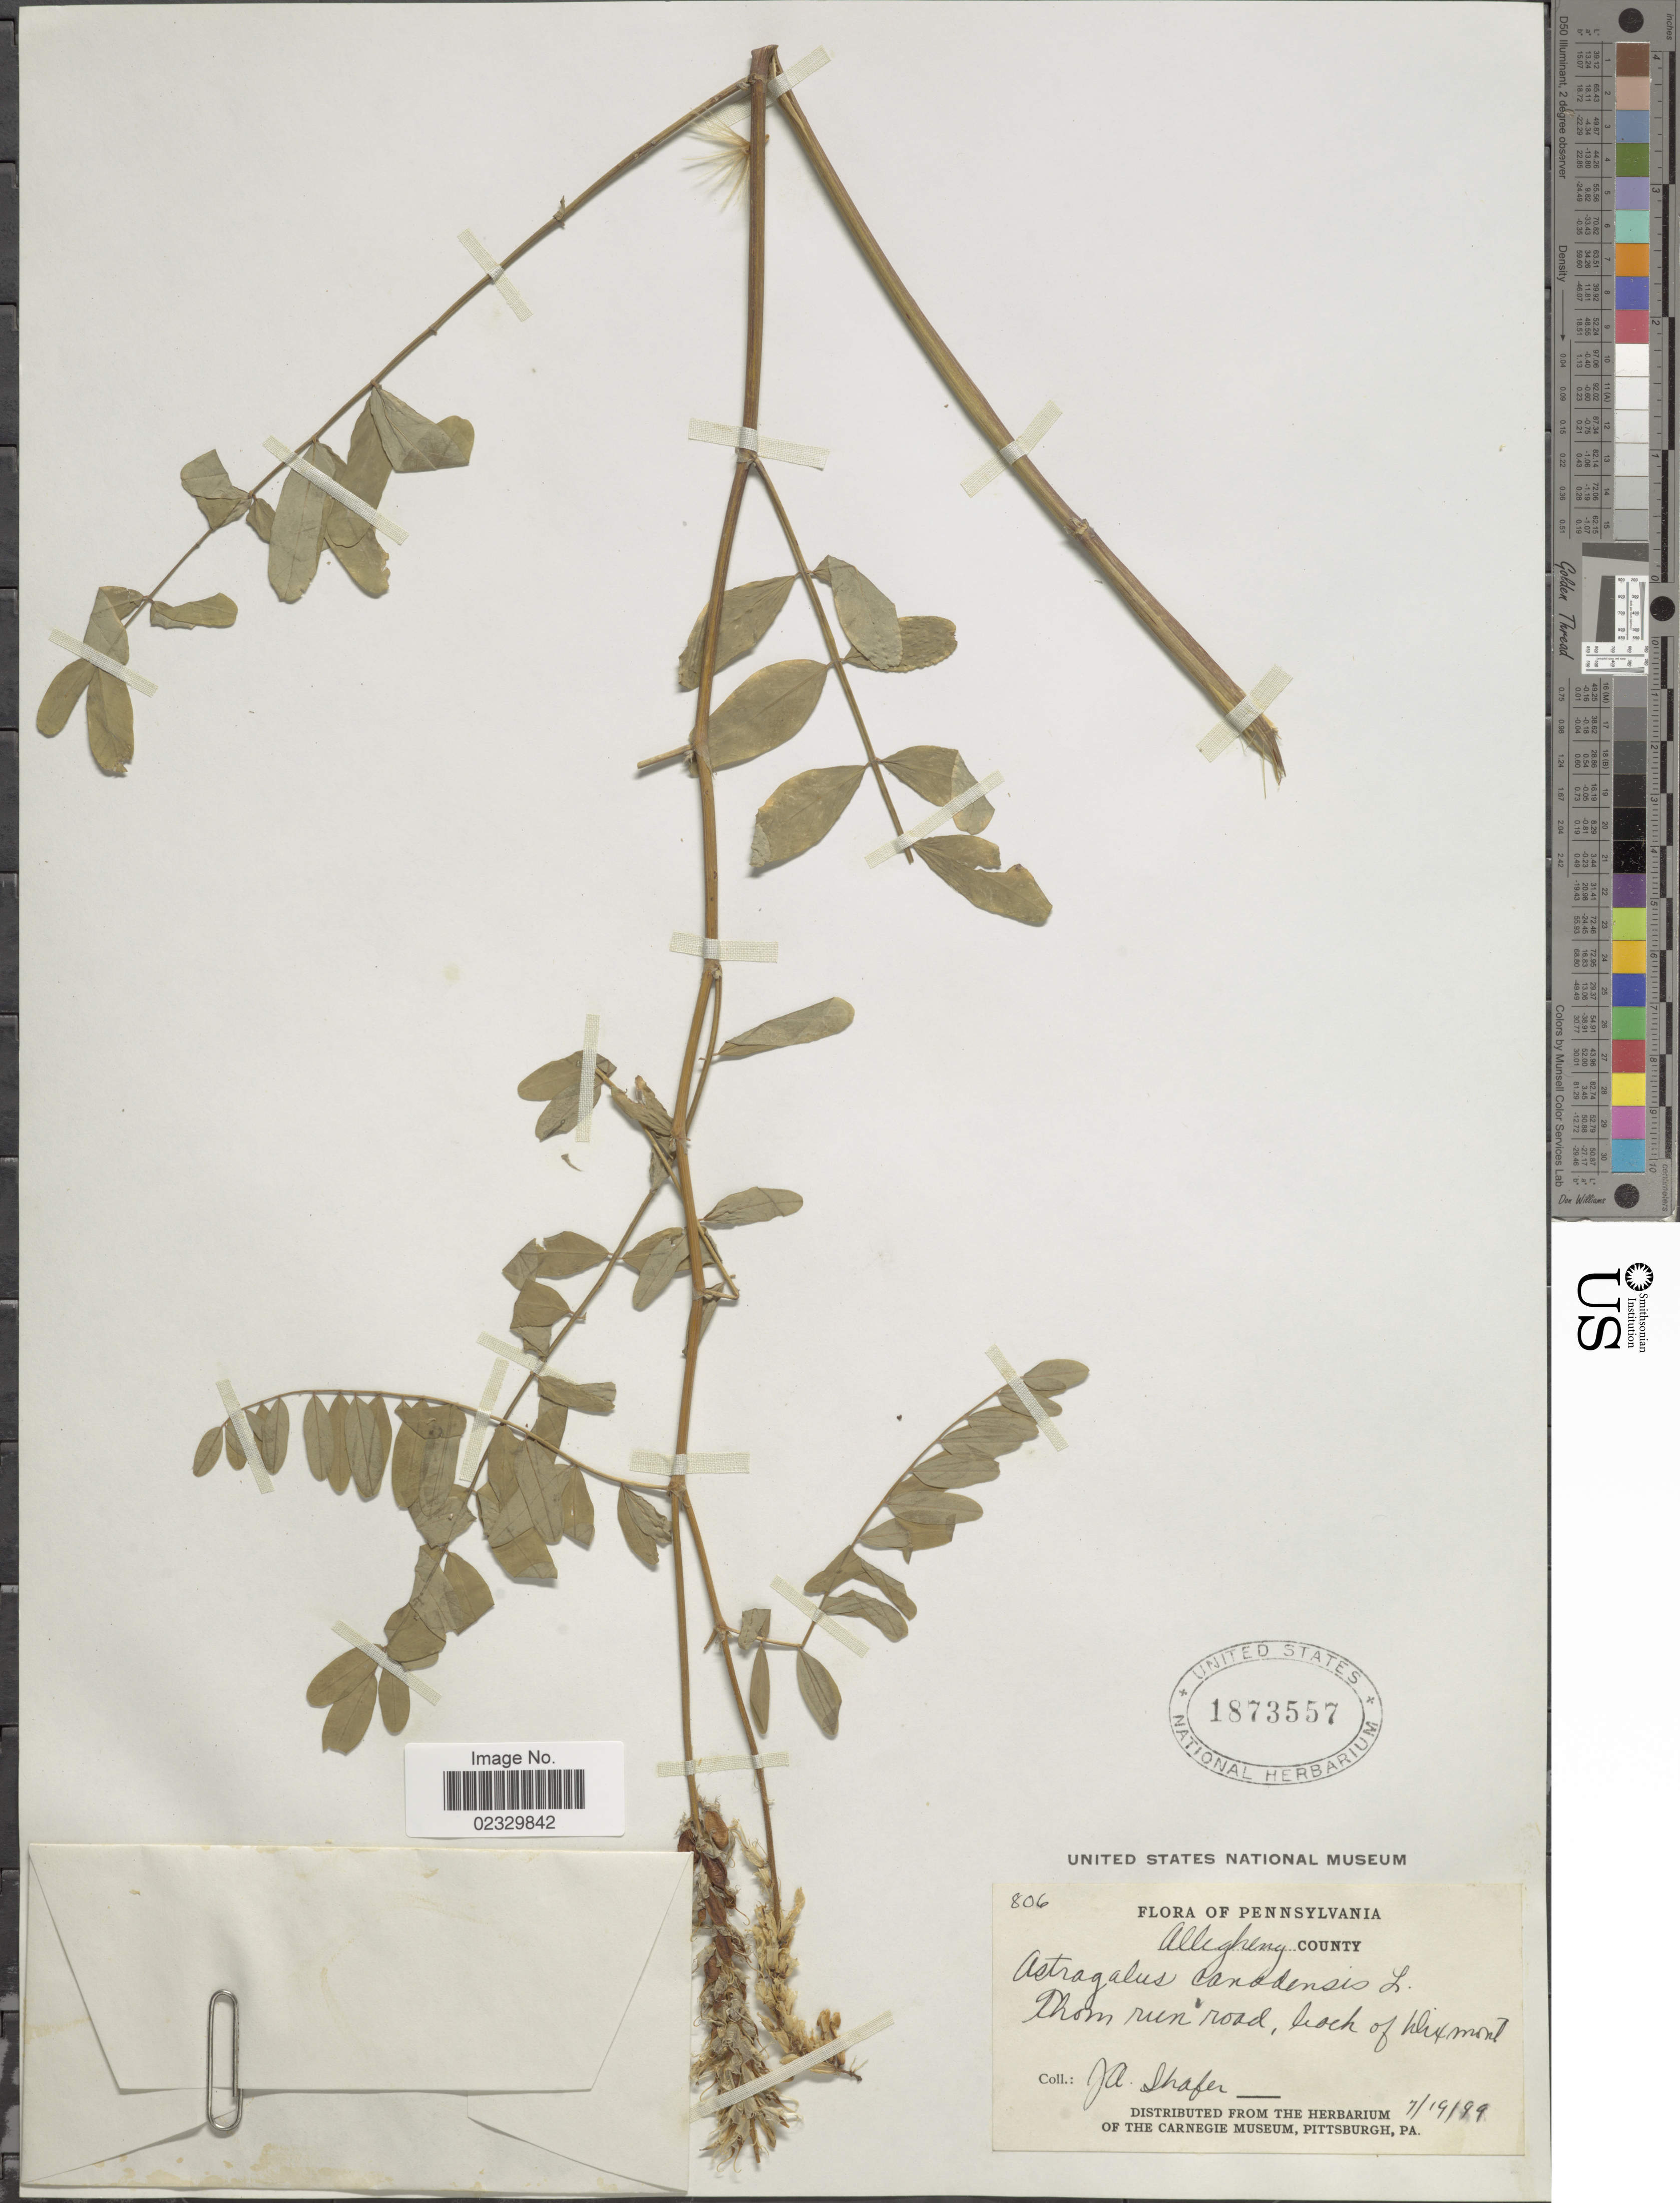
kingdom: Plantae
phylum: Tracheophyta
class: Magnoliopsida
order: Fabales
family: Fabaceae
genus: Astragalus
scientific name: Astragalus canadensis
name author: L.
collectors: J. A. Shafer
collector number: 806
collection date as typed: Transcribed d/m/y: 19/7/99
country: United States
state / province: Pennsylvania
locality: Allegheny County, Thom run road, hoch of Dixmont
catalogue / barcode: US 1873557